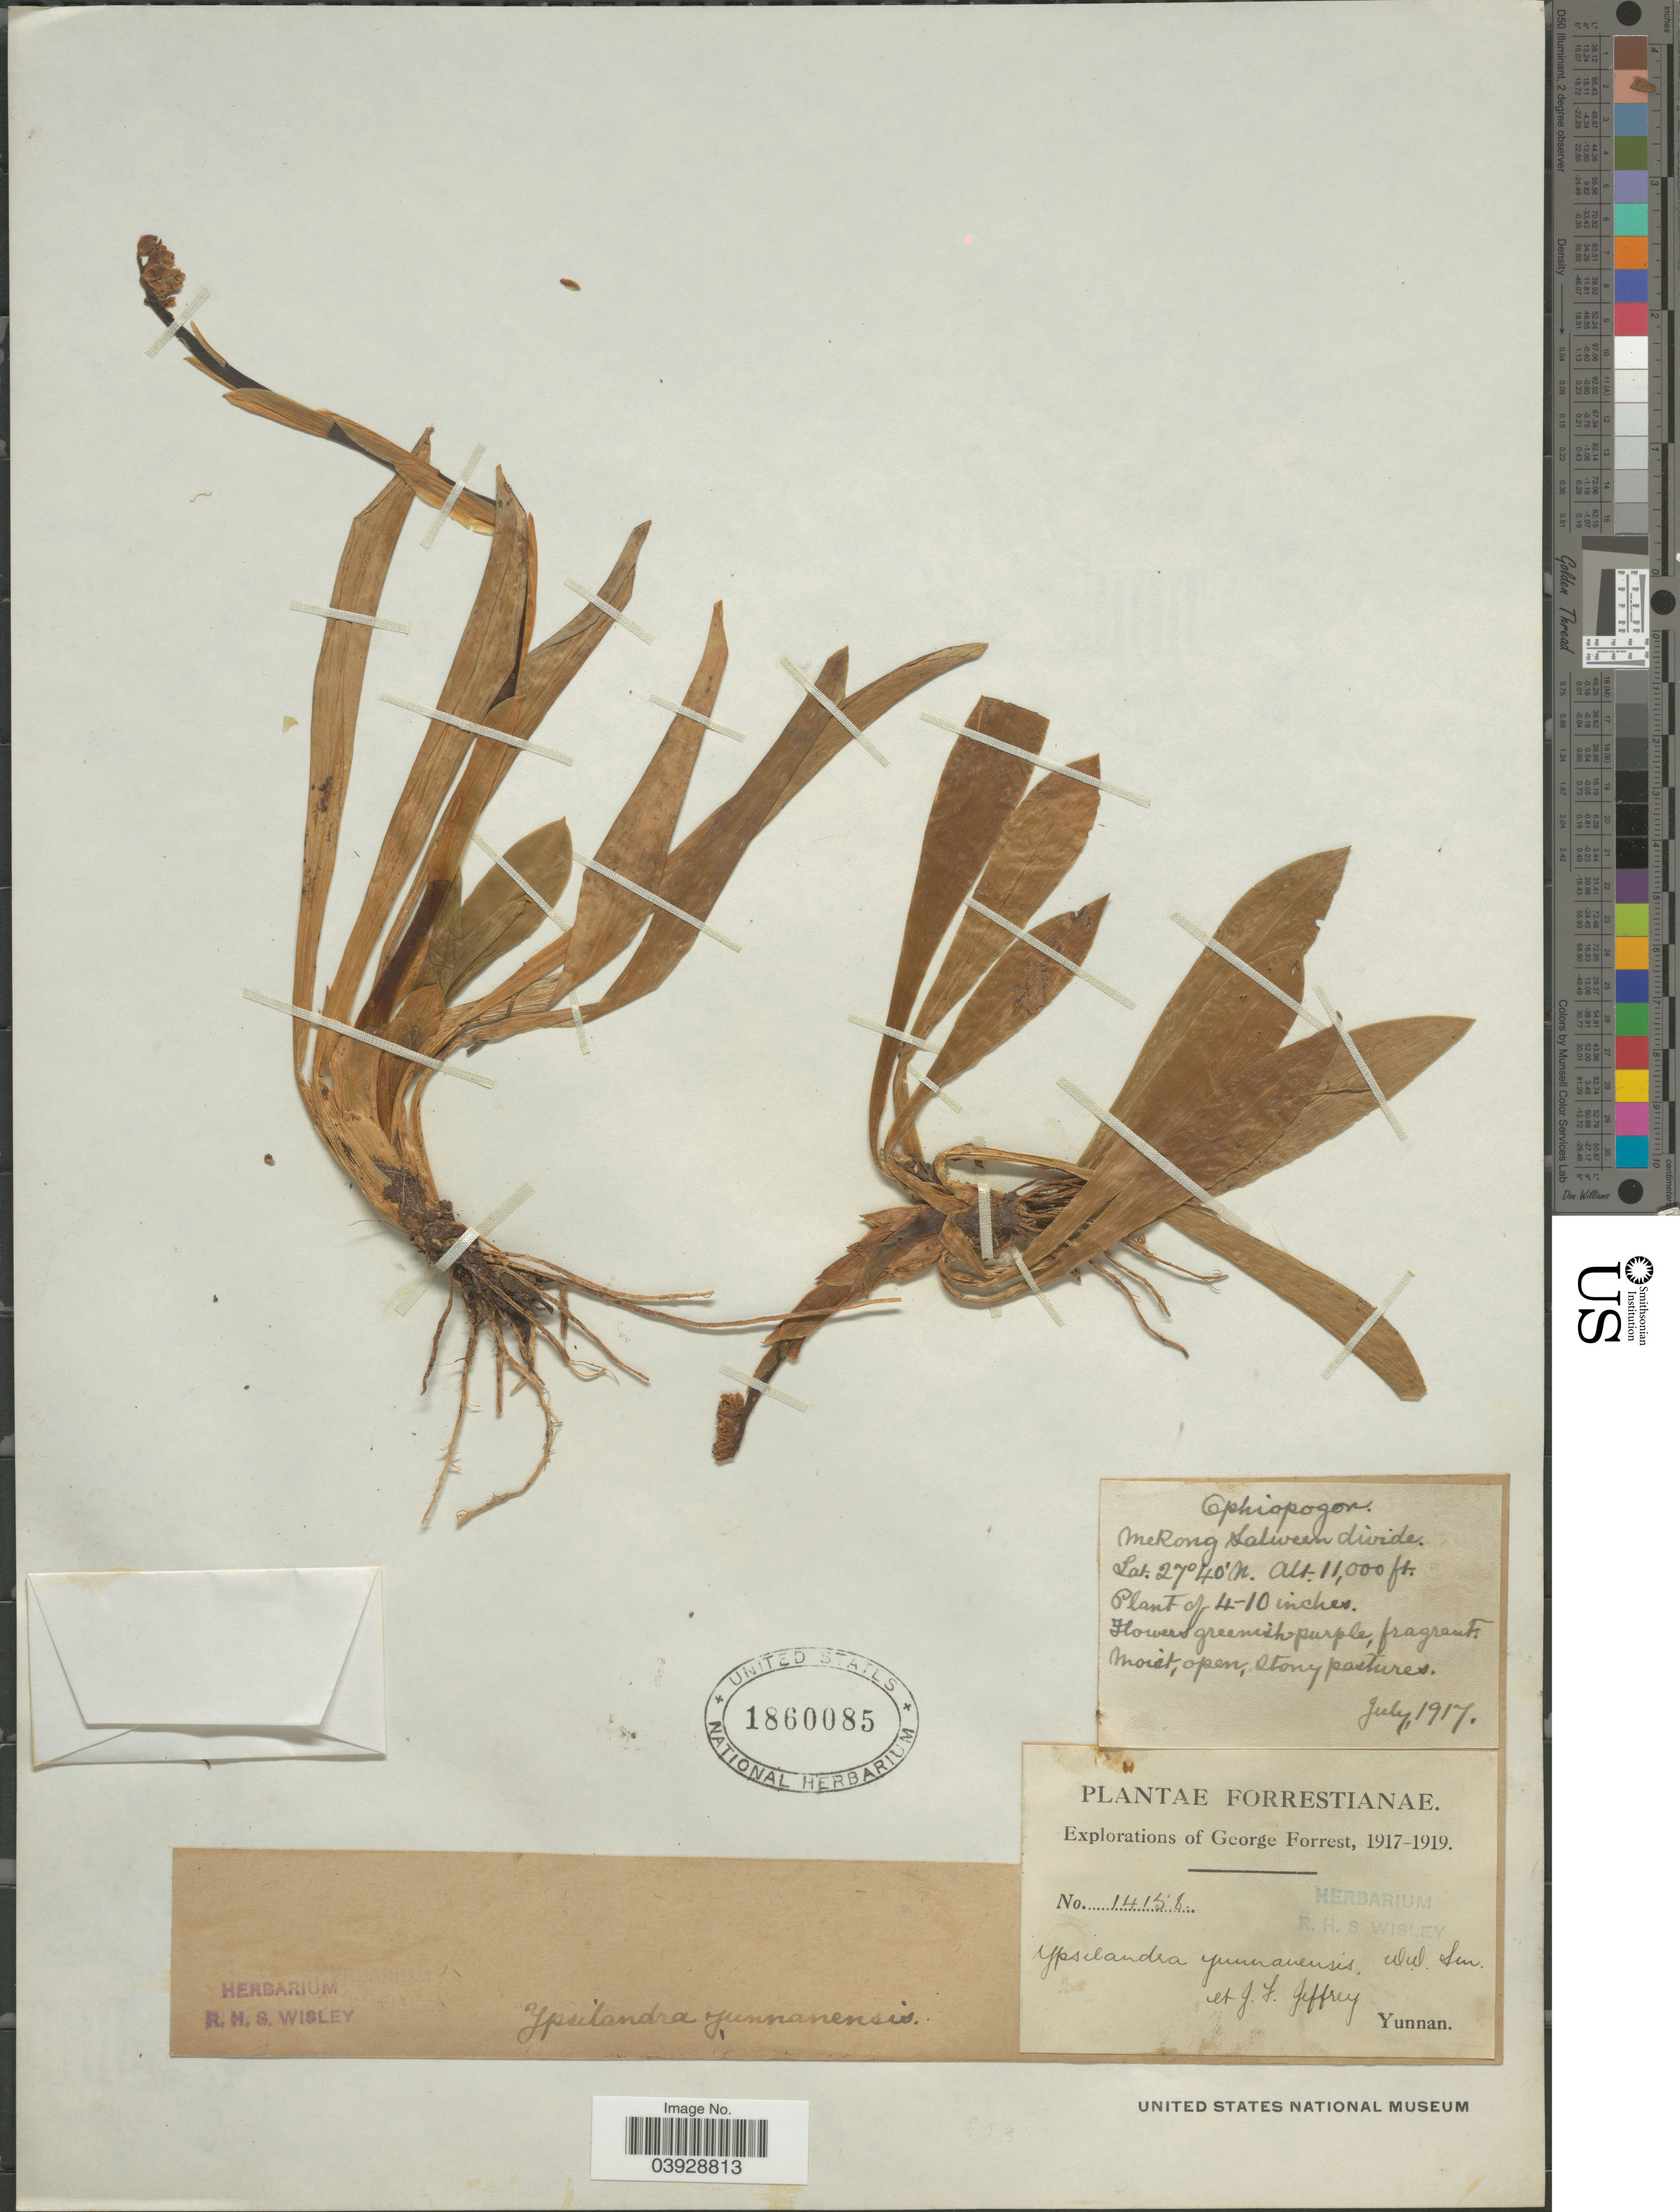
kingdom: Plantae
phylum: Tracheophyta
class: Liliopsida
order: Liliales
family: Melanthiaceae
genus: Ypsilandra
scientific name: Ypsilandra yunnanensis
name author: W.W. Sm. & Jeffrey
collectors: G. Forrest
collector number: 14158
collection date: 1917-07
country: China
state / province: Yunnan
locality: Mekong Salween divide.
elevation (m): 3353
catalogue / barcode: US 1860085